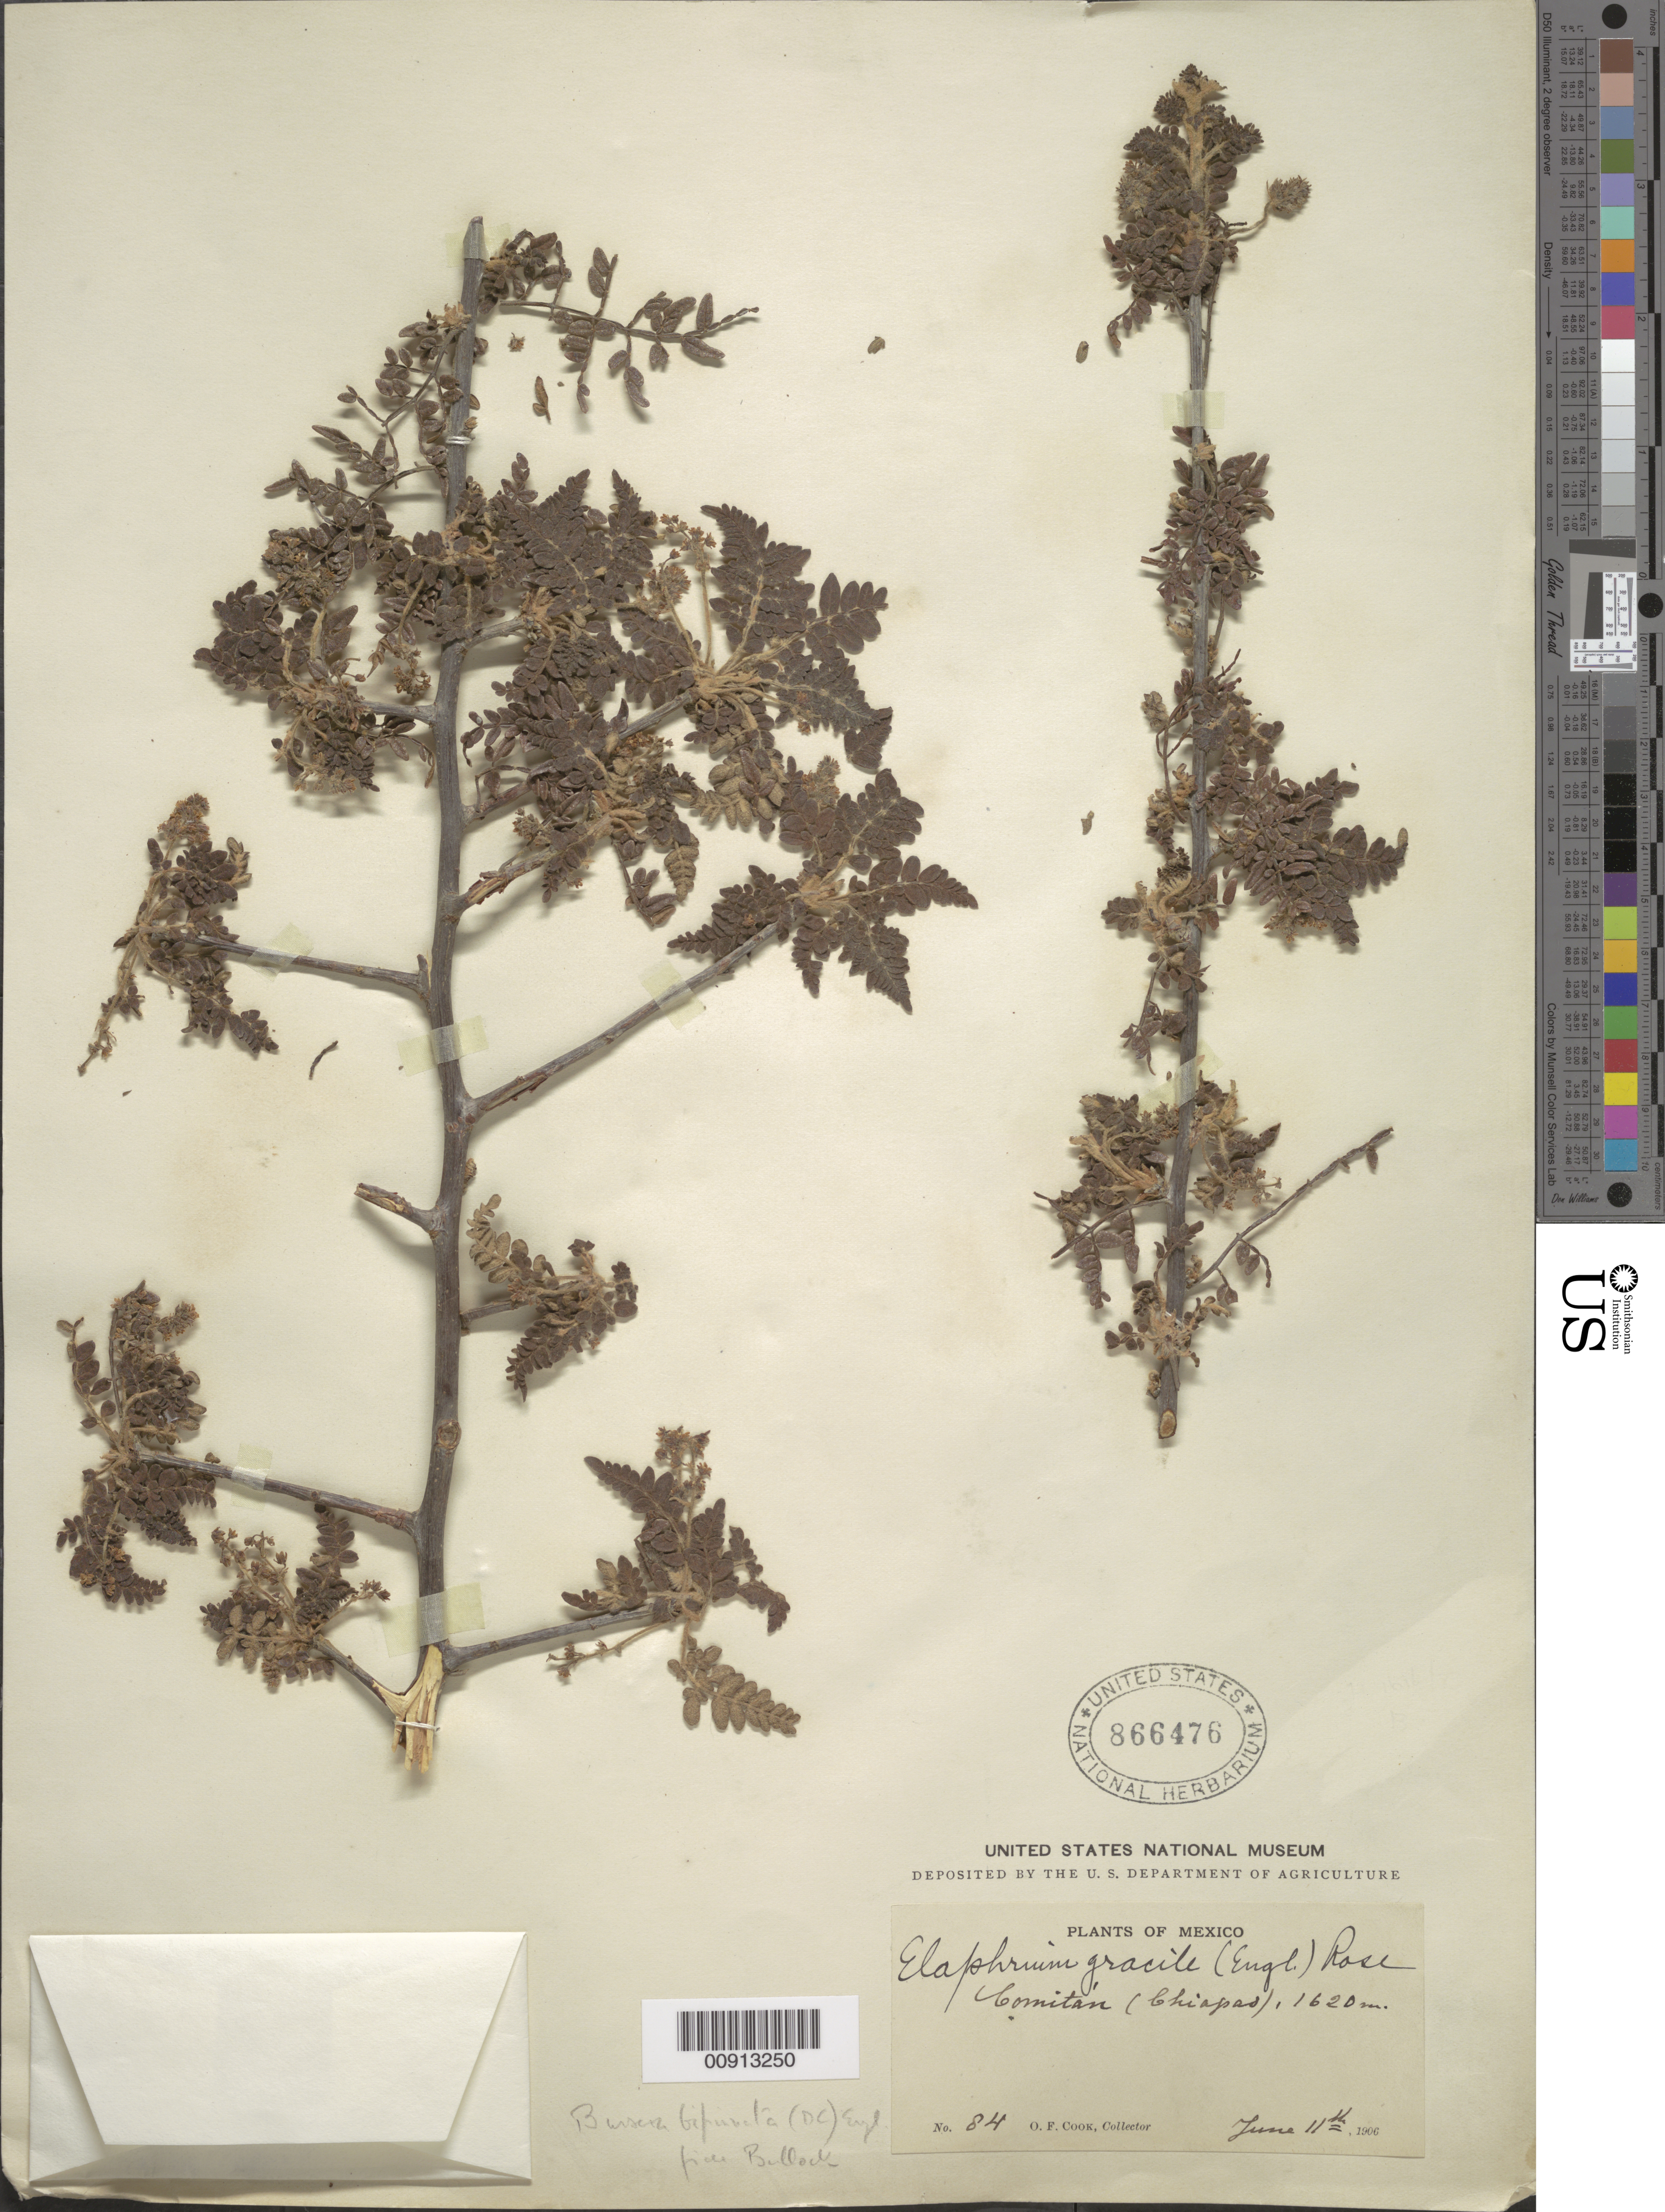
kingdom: Plantae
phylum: Tracheophyta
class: Magnoliopsida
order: Sapindales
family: Burseraceae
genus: Bursera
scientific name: Bursera bipinnata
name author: Engl.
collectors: O. F. Cook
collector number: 84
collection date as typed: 11 Jun 1906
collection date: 1906-06-11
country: Mexico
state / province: Chiapas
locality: Comitán (Chiapas).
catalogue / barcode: US 866476